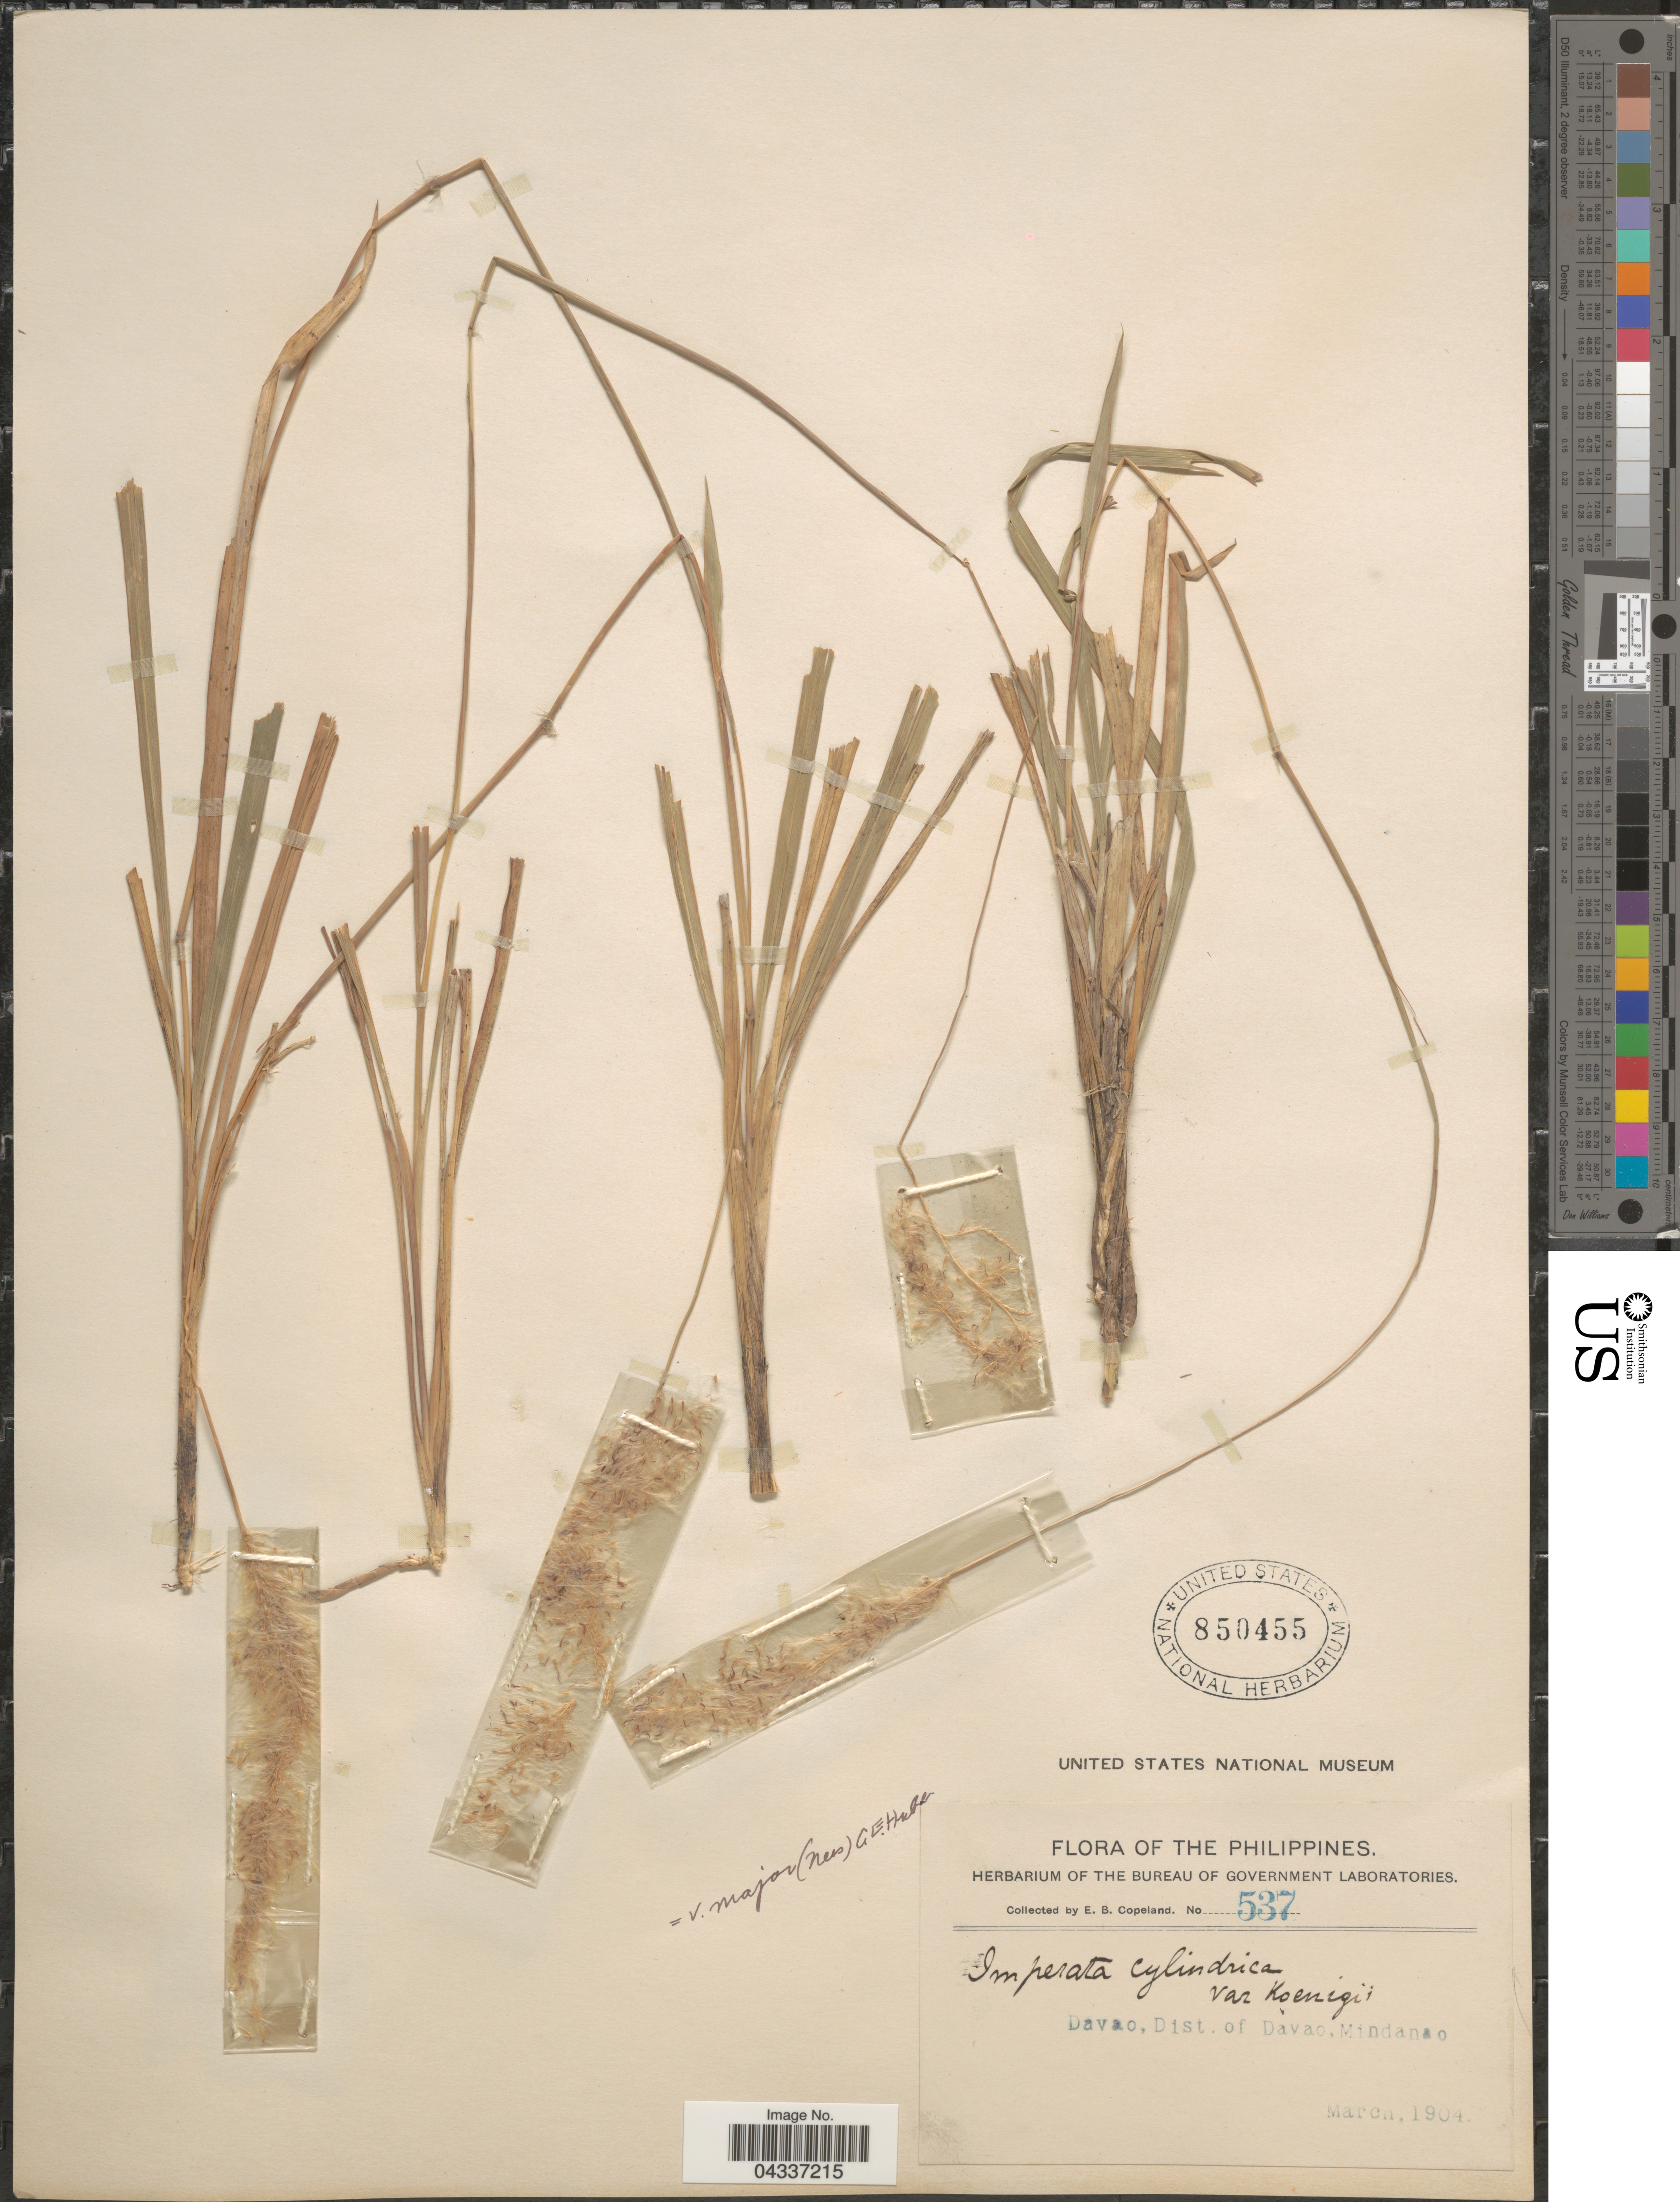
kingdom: Plantae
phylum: Tracheophyta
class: Liliopsida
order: Poales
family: Poaceae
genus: Imperata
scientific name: Imperata cylindrica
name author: (L.) P. Beauv.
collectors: E. B. Copeland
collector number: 537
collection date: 1904-03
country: Philippines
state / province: Davao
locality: Dist. of Davao, Mindanao.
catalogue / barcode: US 850455